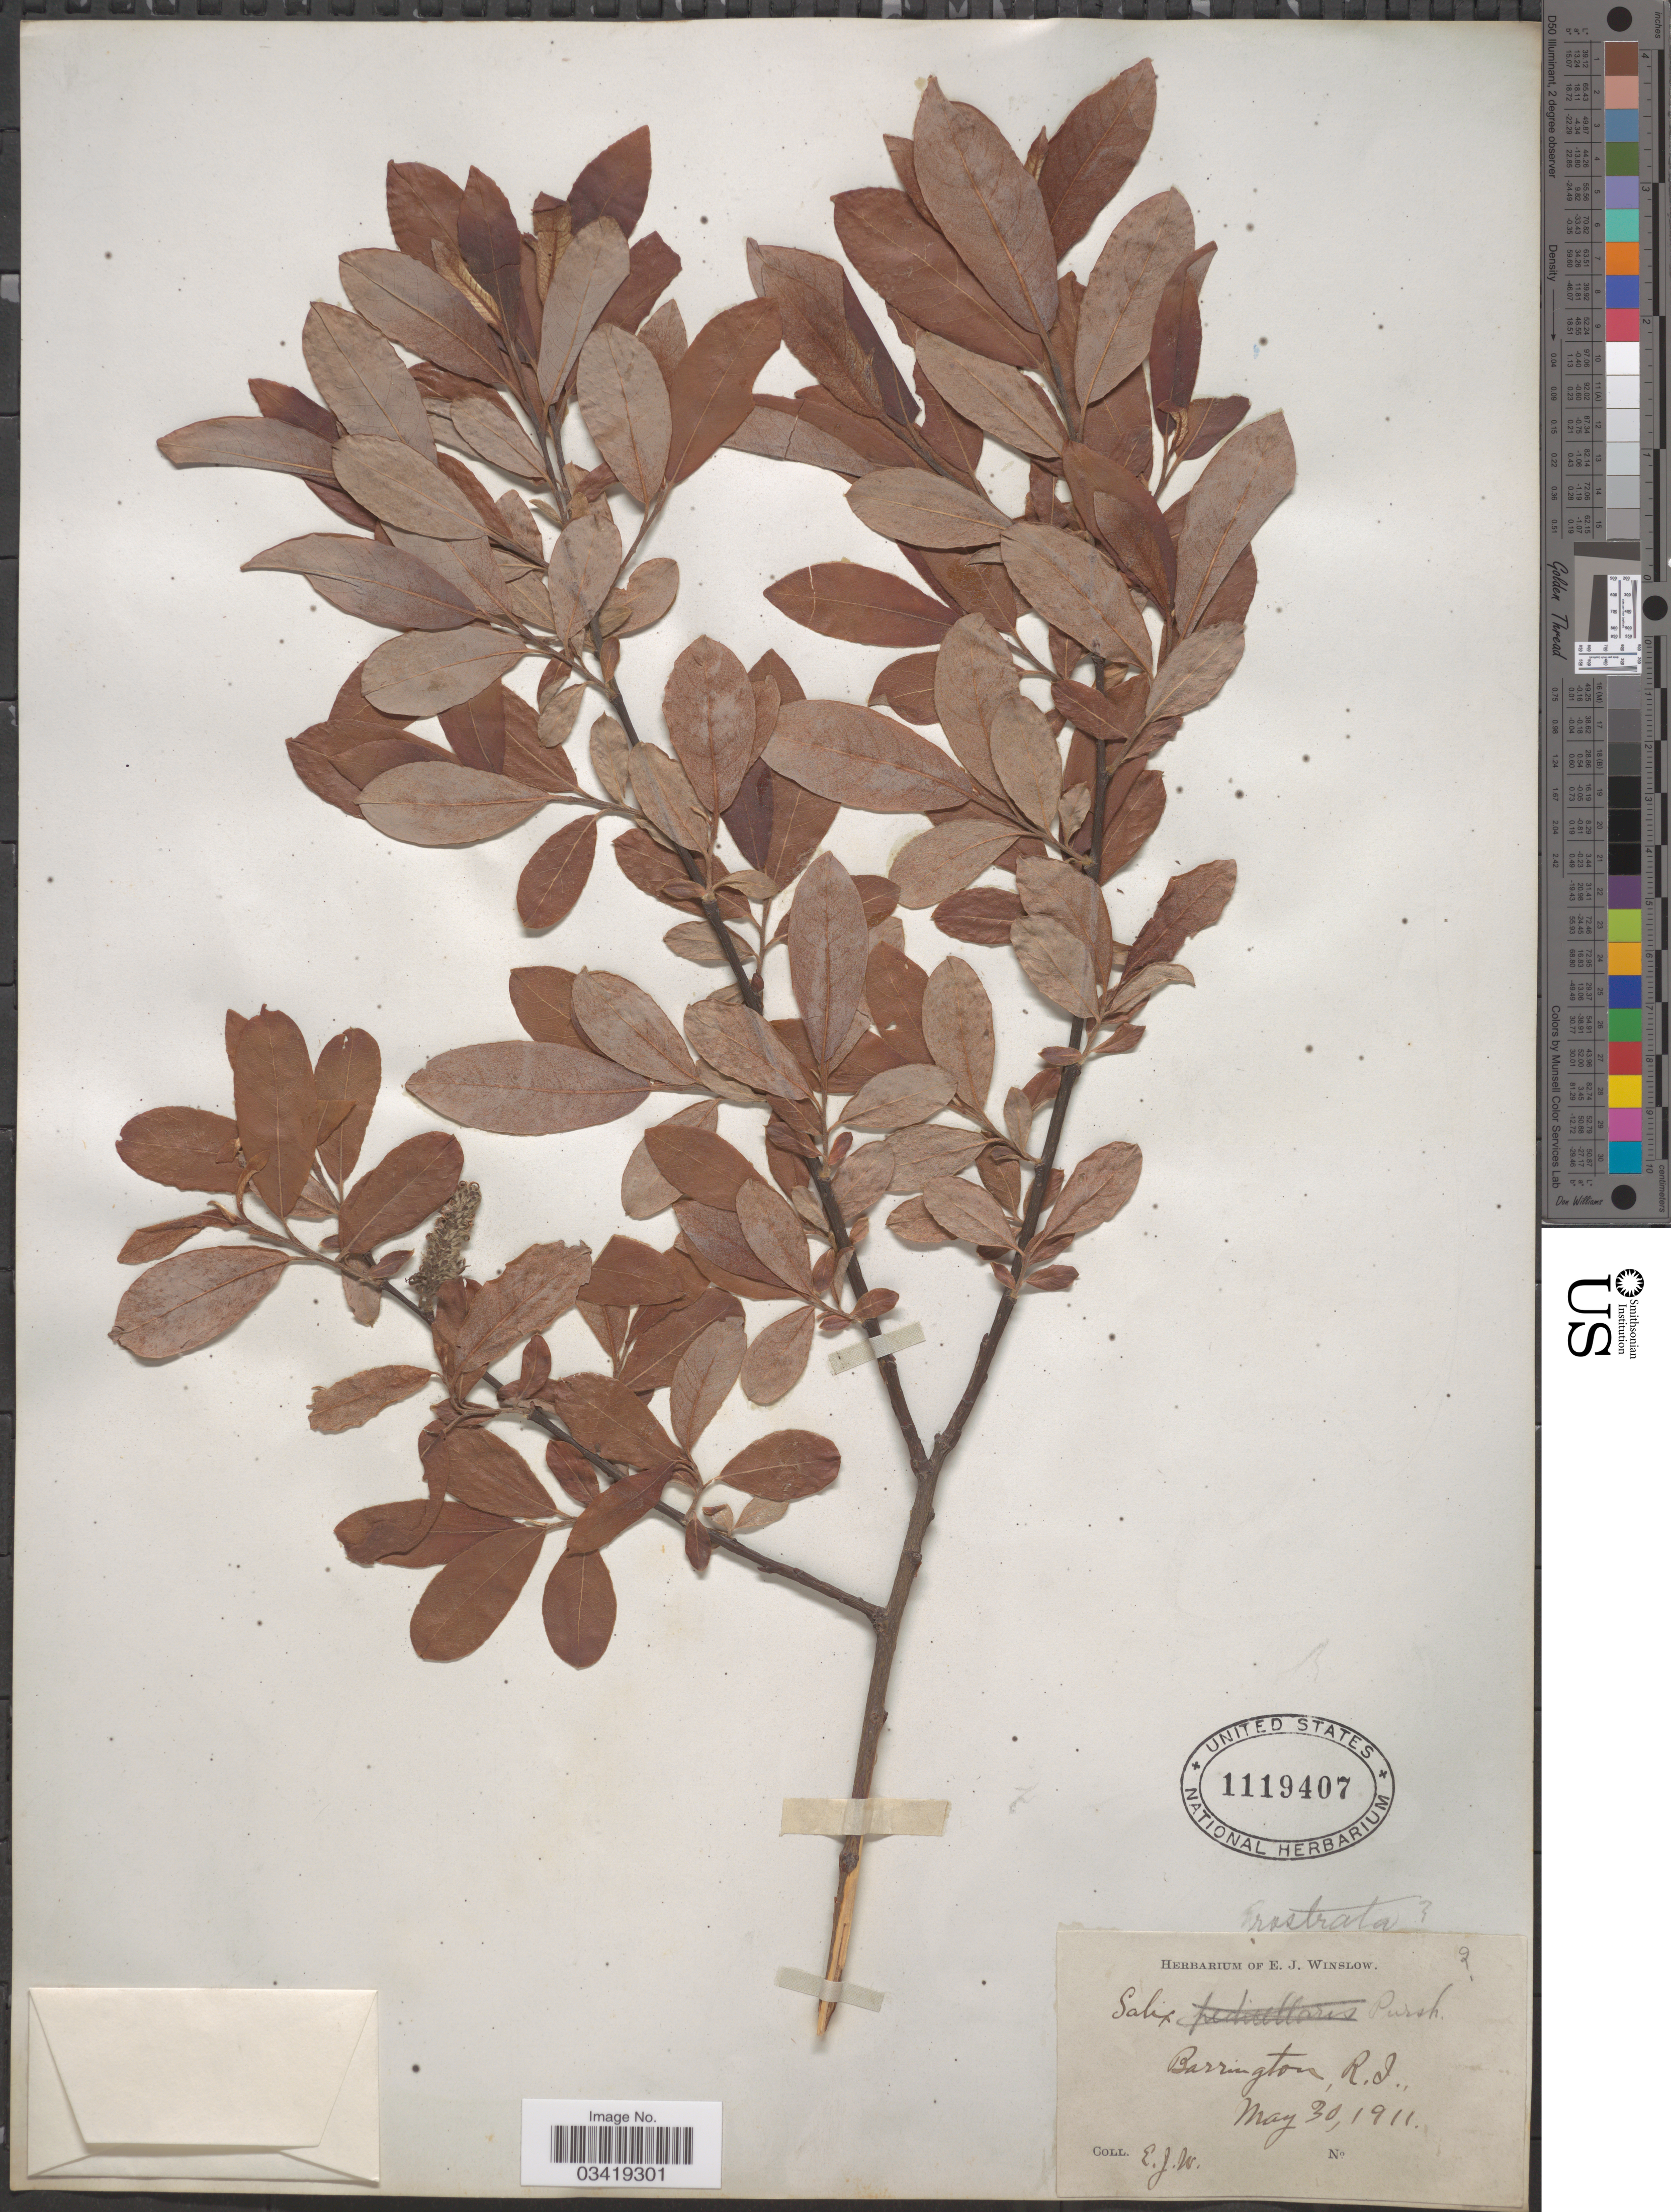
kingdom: Plantae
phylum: Tracheophyta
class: Magnoliopsida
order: Malpighiales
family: Salicaceae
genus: Salix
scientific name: Salix bebbiana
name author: Sarg.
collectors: E. Winslow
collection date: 1911-05-30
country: United States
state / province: Rhode Island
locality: Barrington.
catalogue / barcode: US 1119407